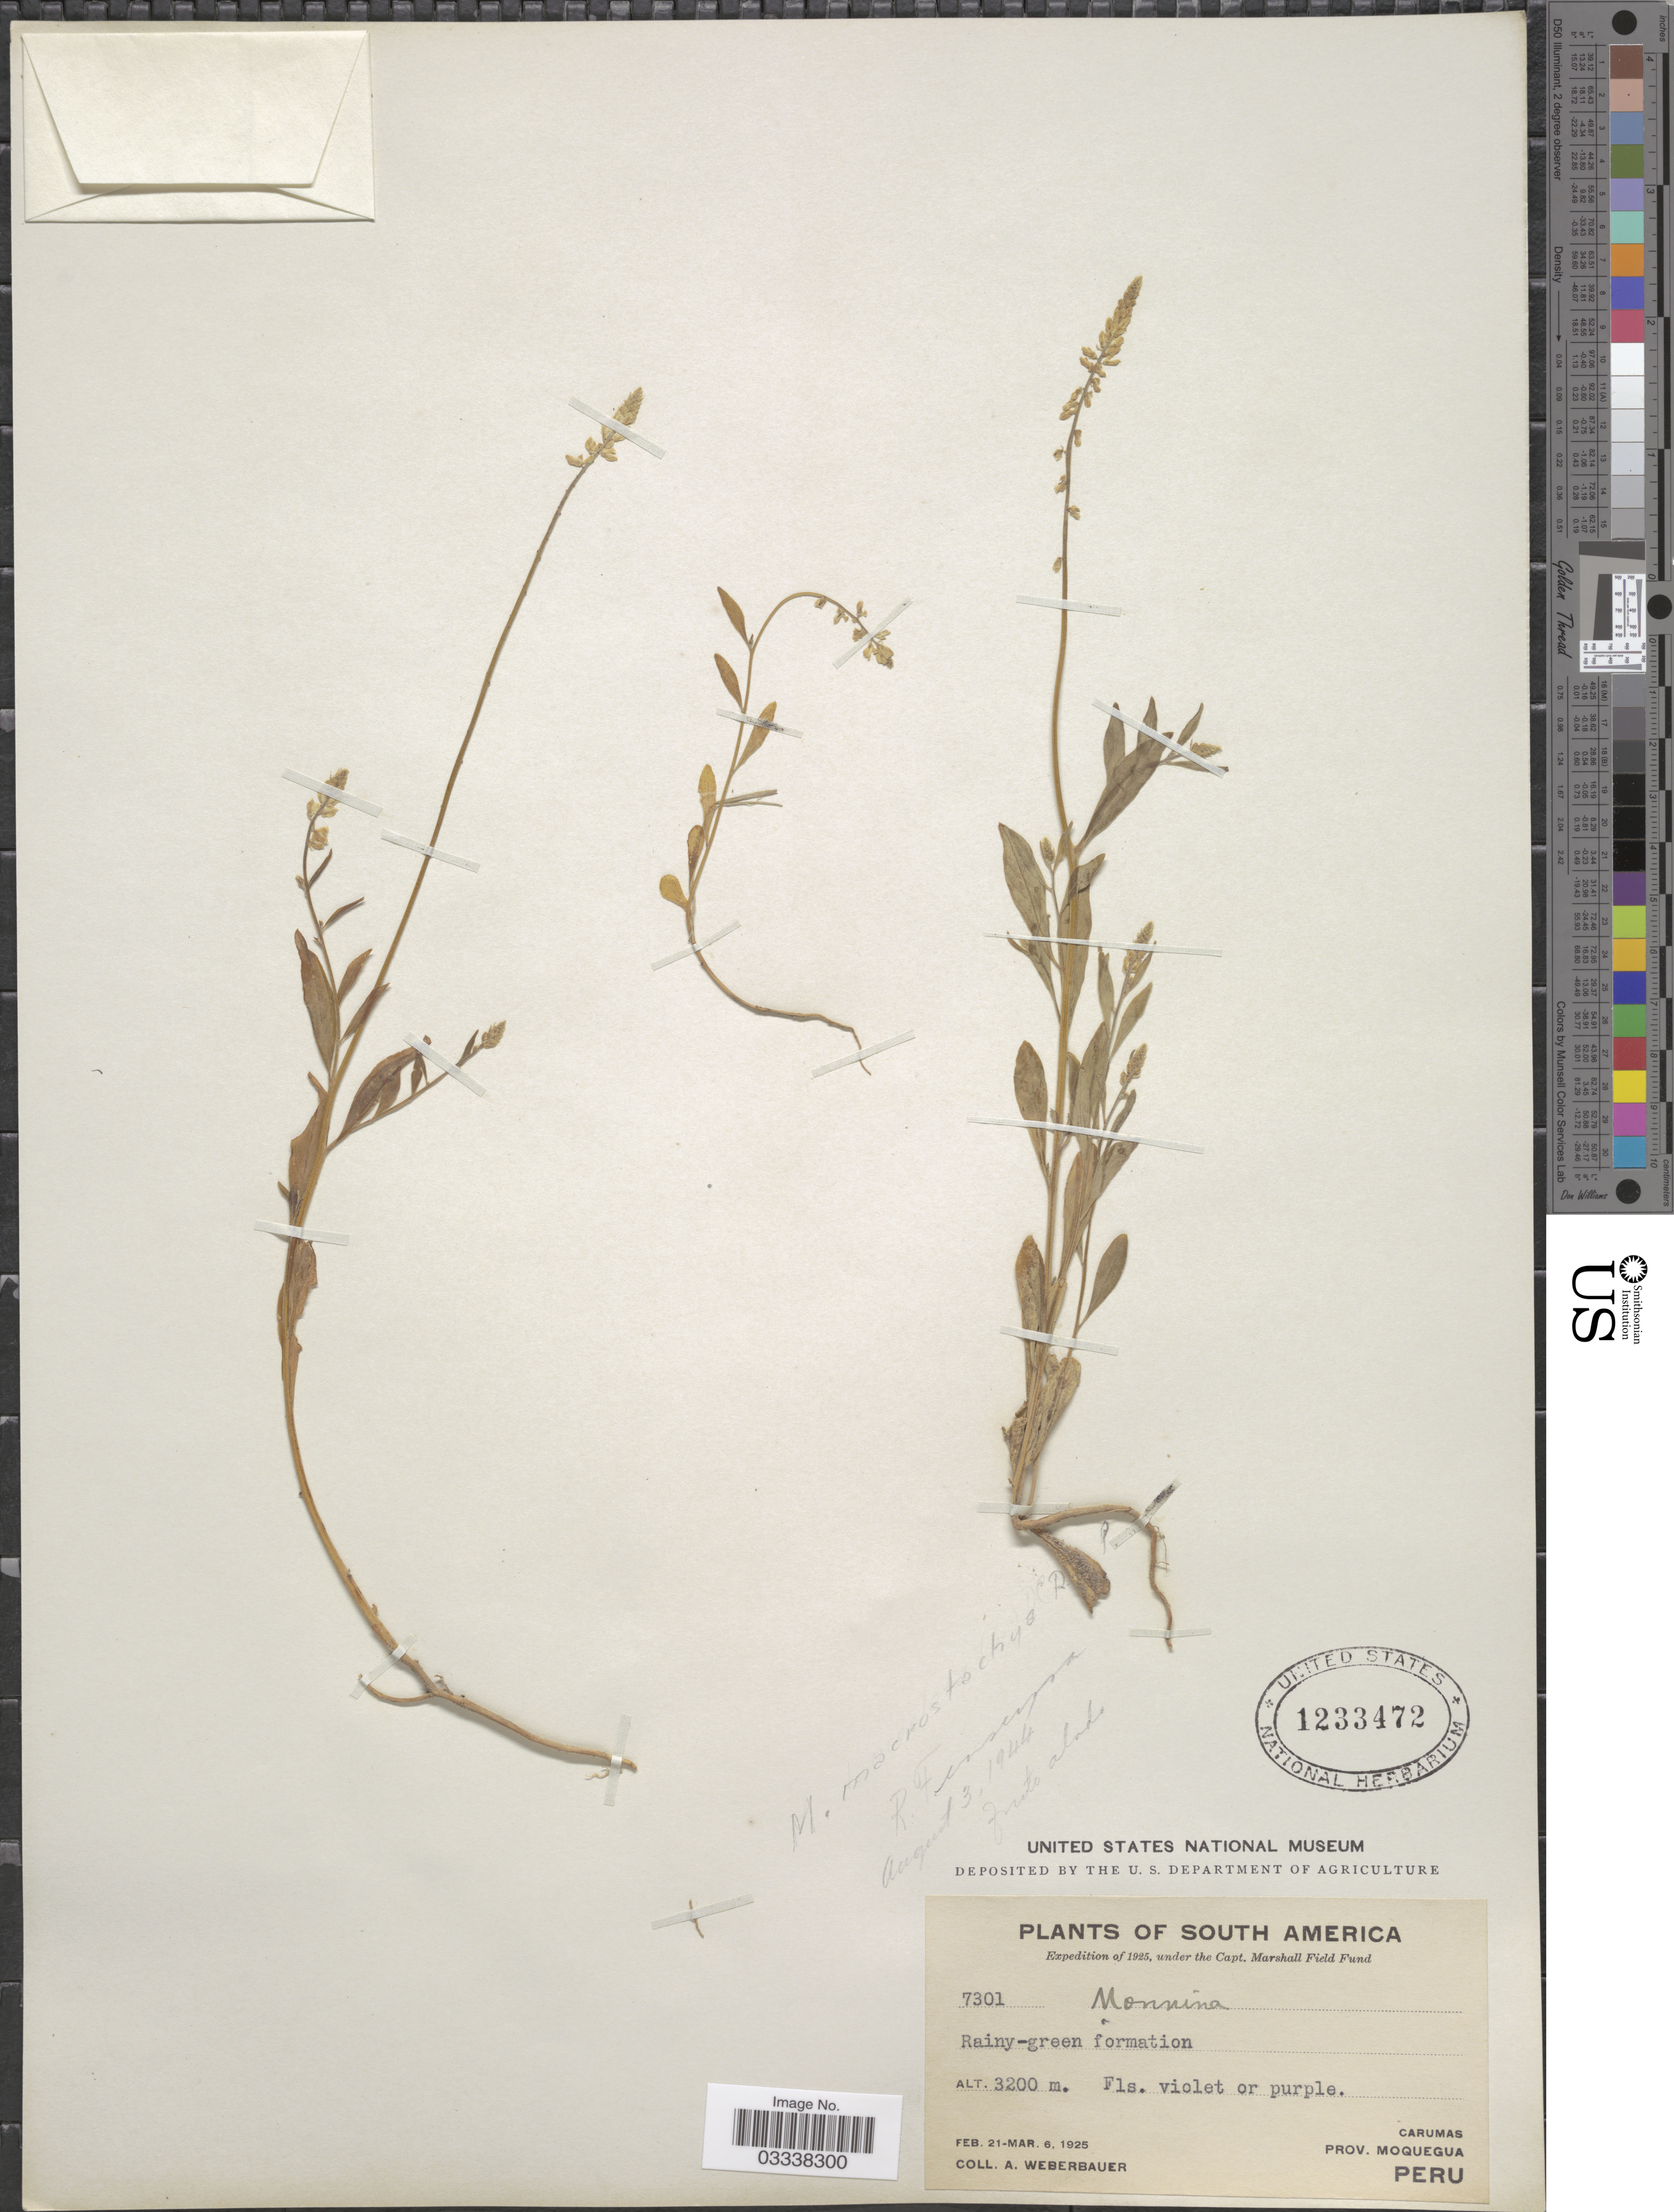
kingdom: Plantae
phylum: Tracheophyta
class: Magnoliopsida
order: Fabales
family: Polygalaceae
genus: Monnina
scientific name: Monnina macrostachya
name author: Ruiz & Pav.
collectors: A. Weberbauer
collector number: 7301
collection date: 1925-02-21/1925-03-06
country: Peru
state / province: Moquegua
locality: Carumas.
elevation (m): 3200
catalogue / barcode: US 1233472